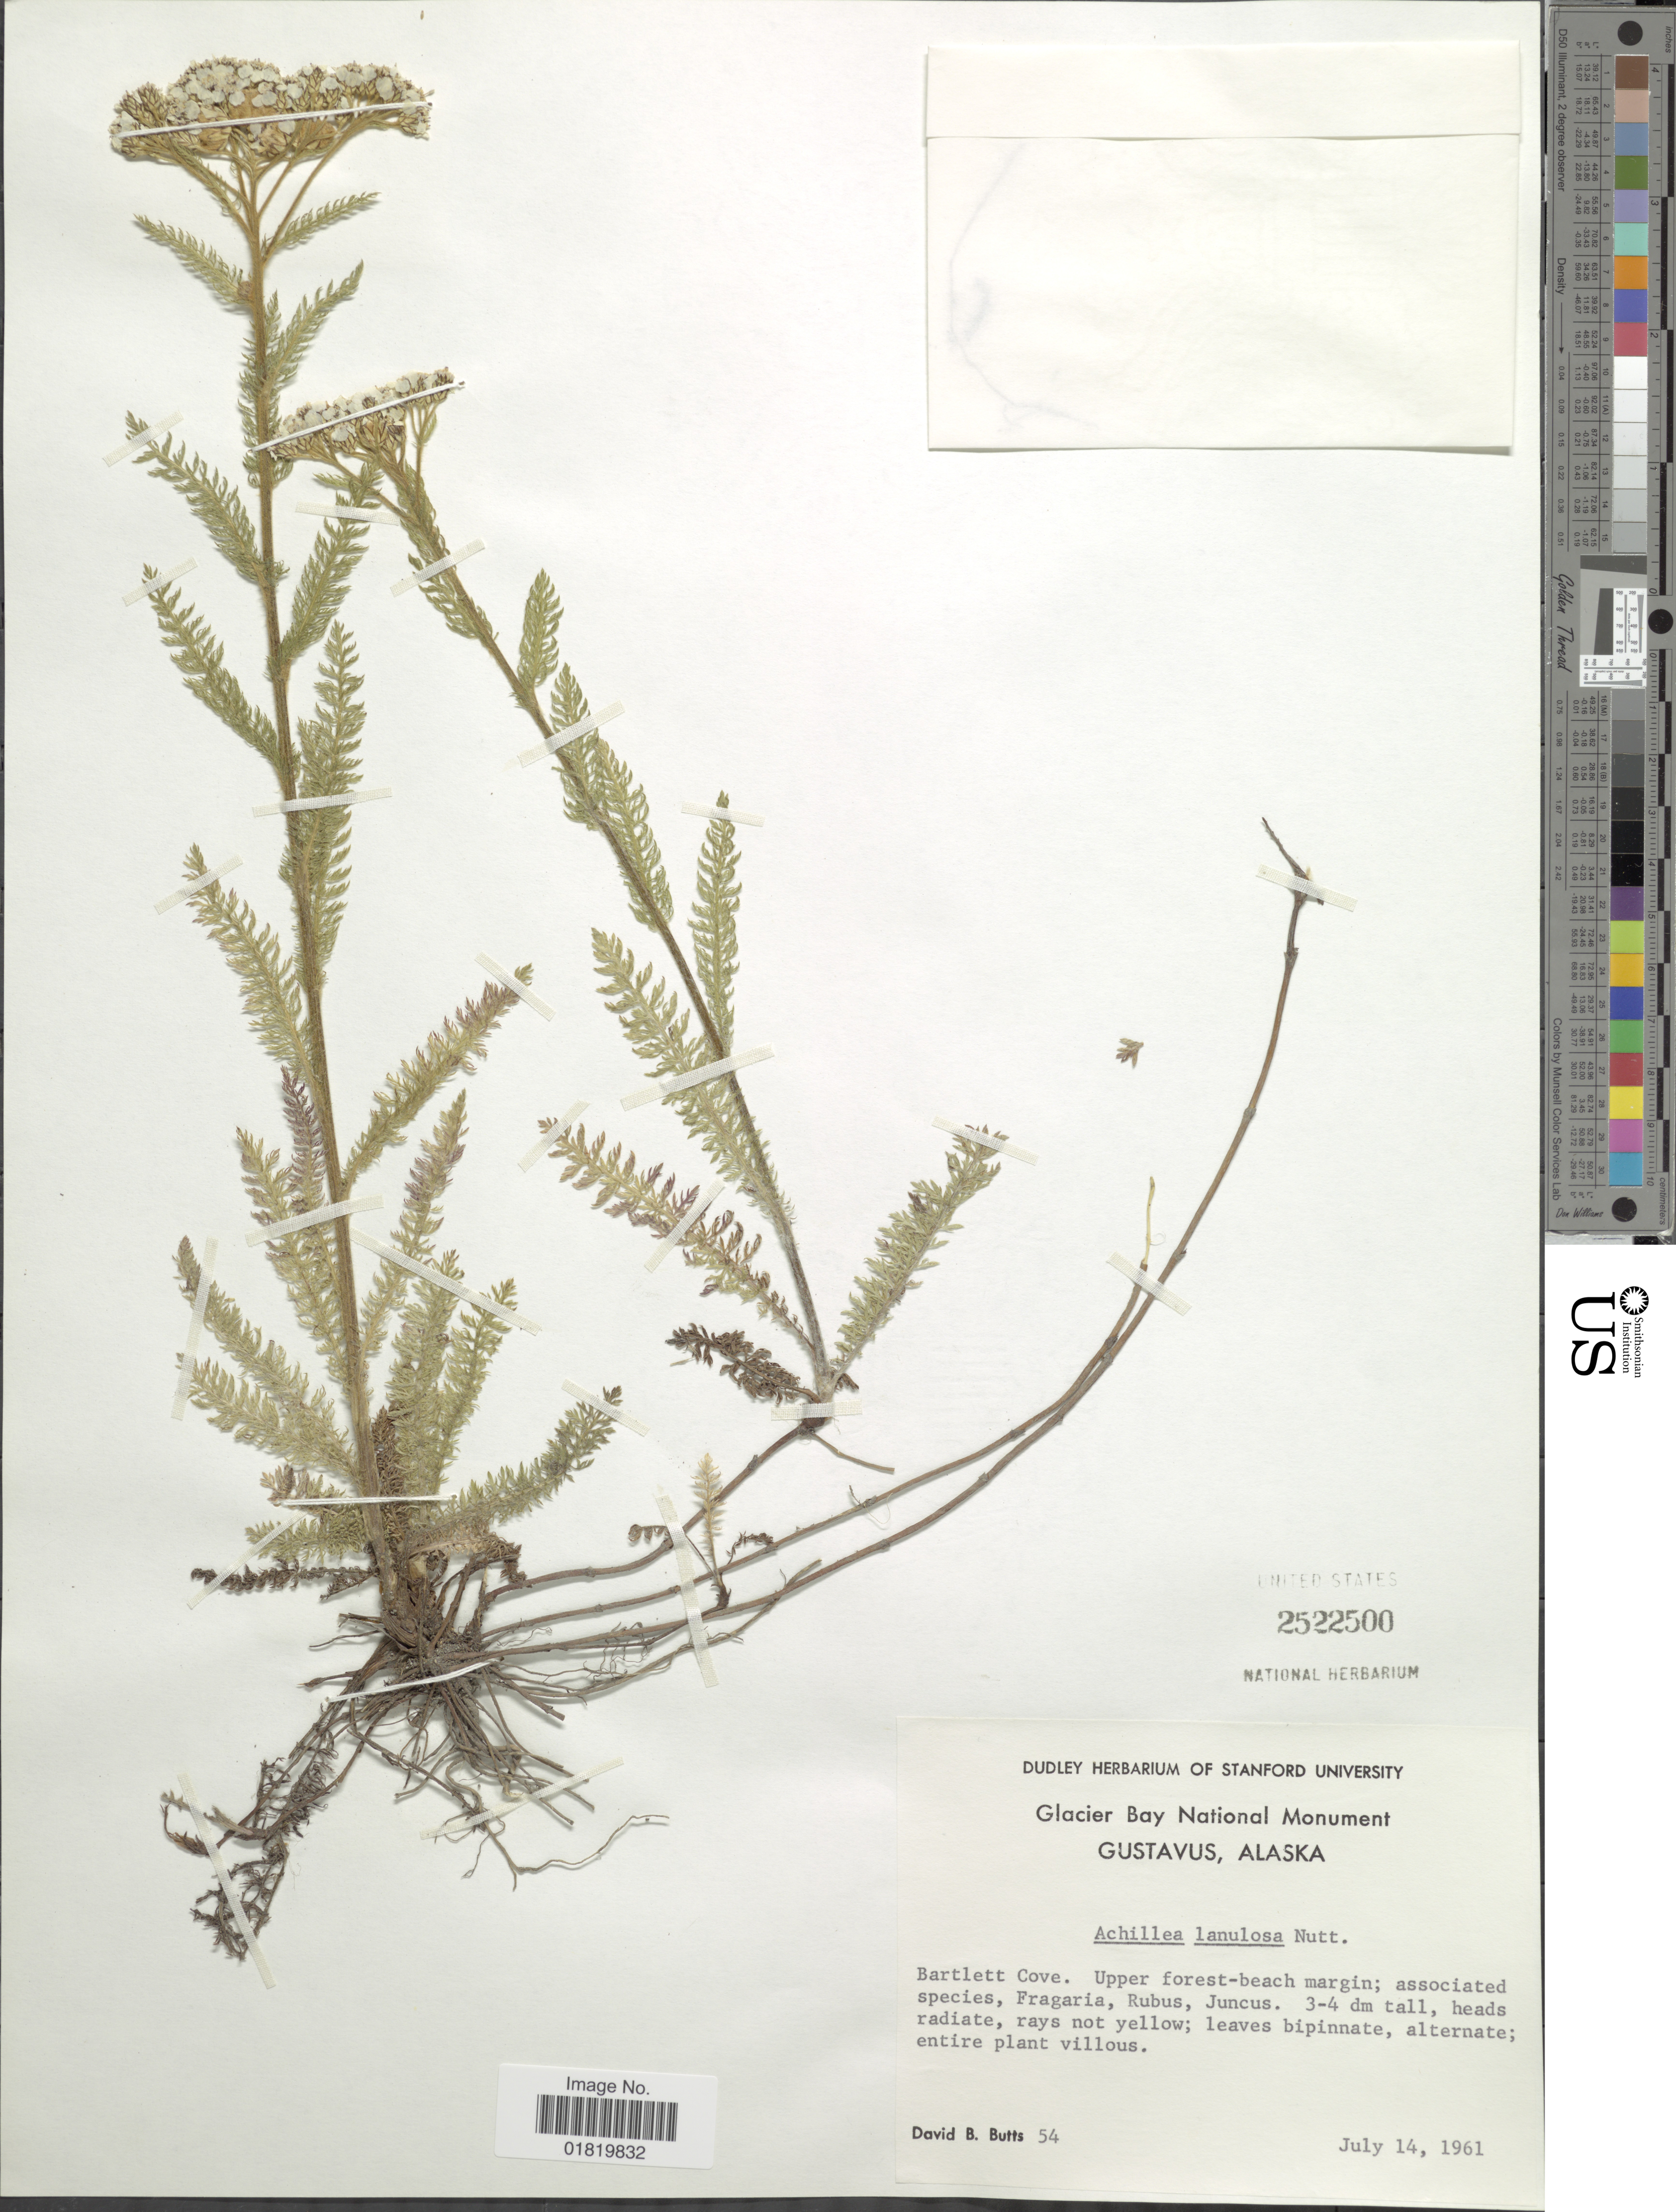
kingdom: Plantae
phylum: Tracheophyta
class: Magnoliopsida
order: Asterales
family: Asteraceae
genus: Achillea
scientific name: Achillea lanulosa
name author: Nutt.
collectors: D. Butts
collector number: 54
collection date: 1961-07-14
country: United States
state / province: Alaska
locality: Gustavus, Alaska. Bartlett Cove. Upper forest-beach margin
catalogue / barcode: US 2522500